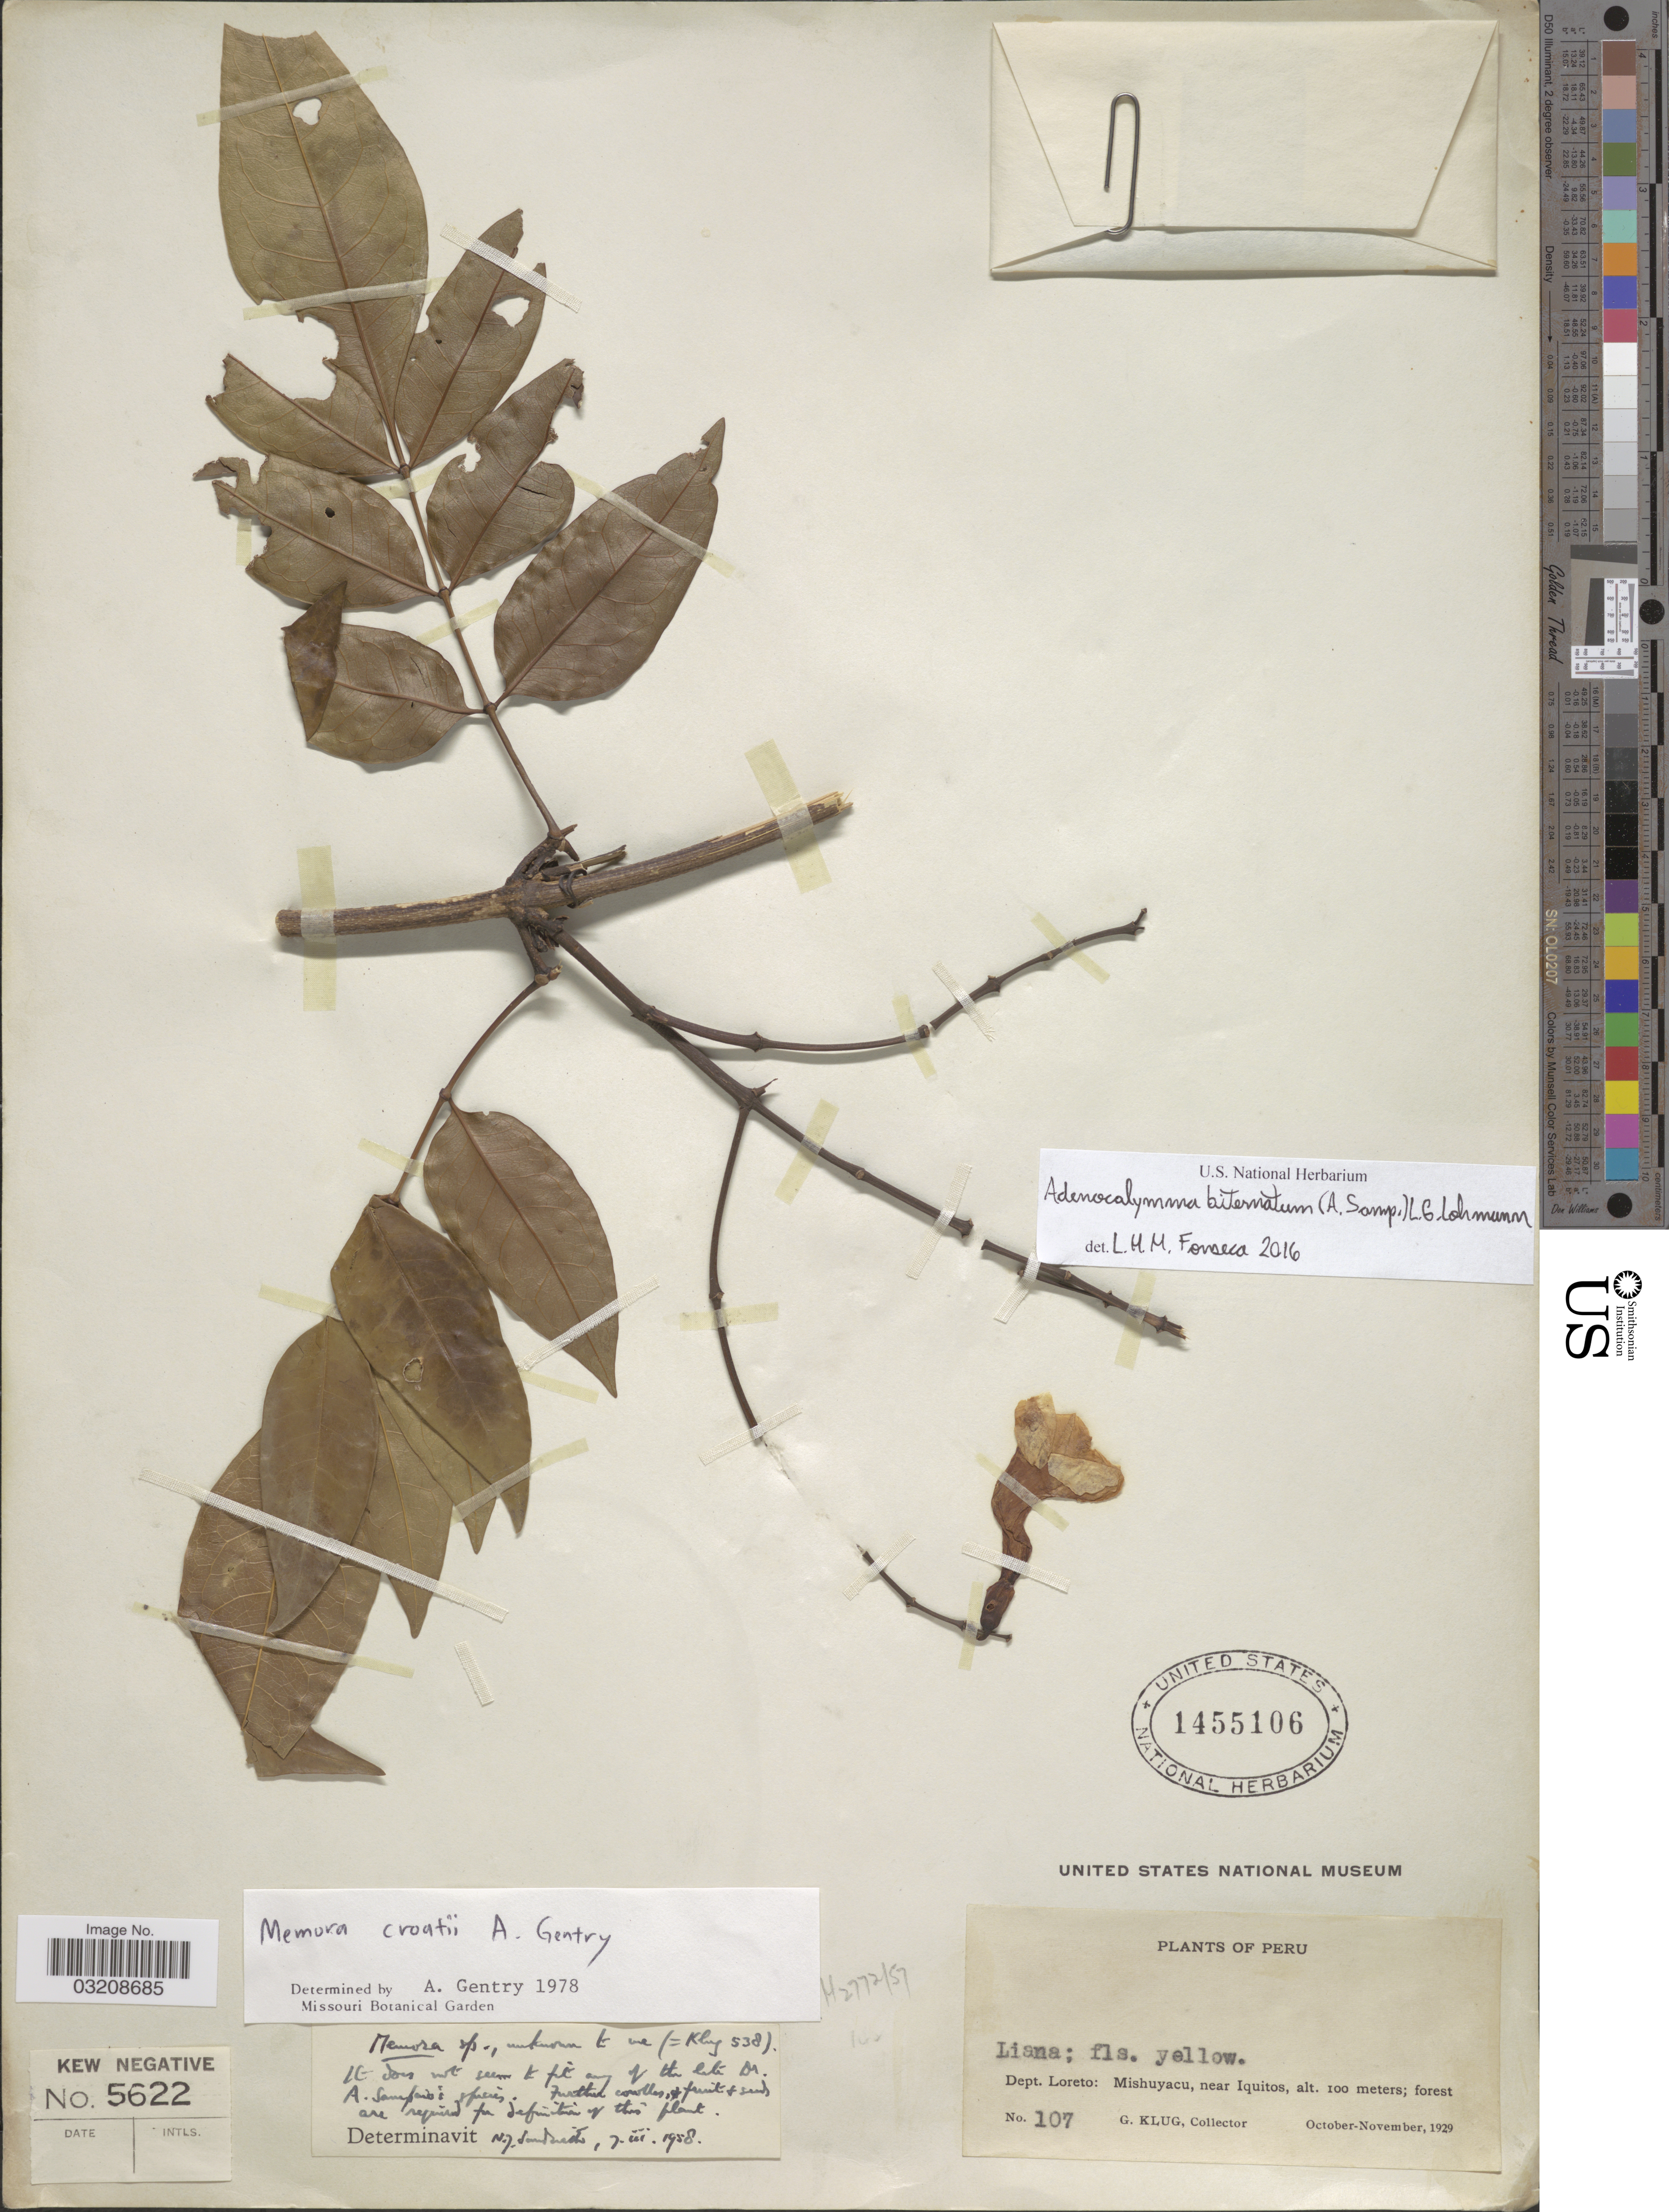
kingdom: Plantae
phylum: Tracheophyta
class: Magnoliopsida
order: Lamiales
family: Bignoniaceae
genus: Adenocalymma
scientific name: Adenocalymma biternatum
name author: (A. Samp.) L.G. Lohmann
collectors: G. Klug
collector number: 107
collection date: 1929-10/1929-11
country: Peru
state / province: Loreto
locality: Dept. Loreto: Mishuyacu, near Iquitos.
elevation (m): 100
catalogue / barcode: US 1455106